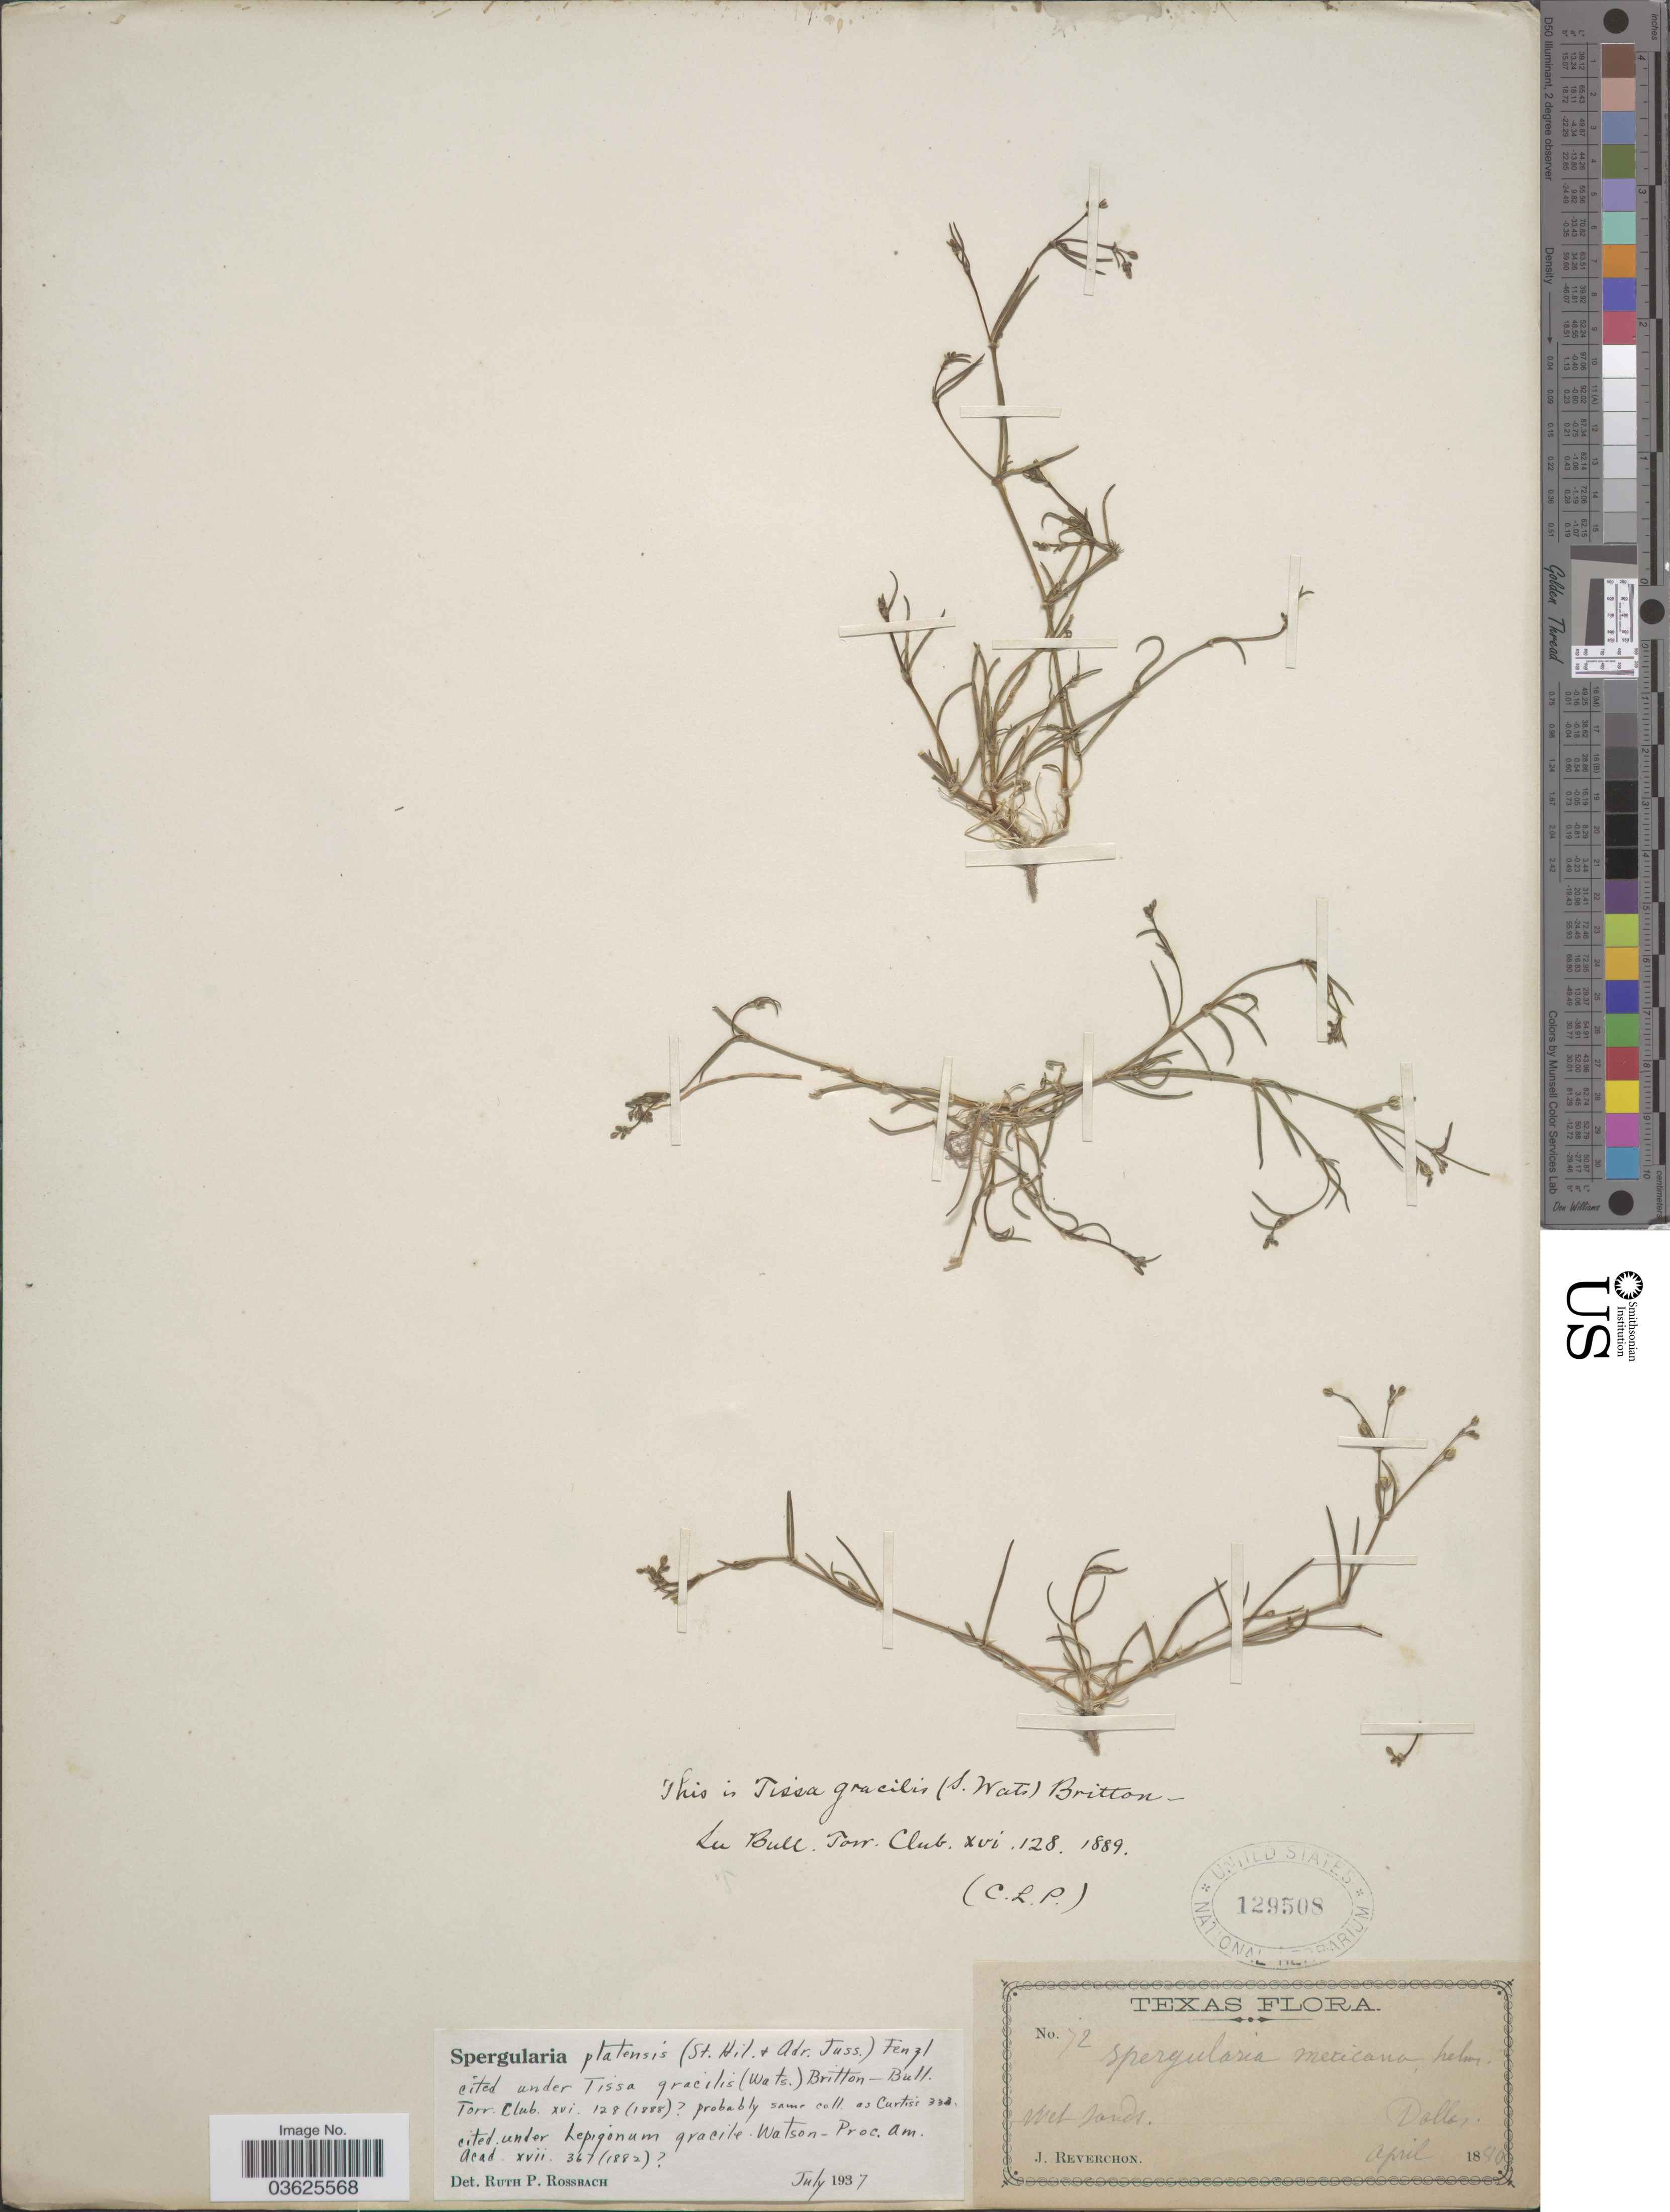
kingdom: Plantae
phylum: Tracheophyta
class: Magnoliopsida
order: Caryophyllales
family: Caryophyllaceae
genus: Spergularia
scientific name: Spergularia platensis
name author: (Cambess.) Fenzl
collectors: J. Reverchon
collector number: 72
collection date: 1880-04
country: United States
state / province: Texas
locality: Dallas.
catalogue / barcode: US 129508